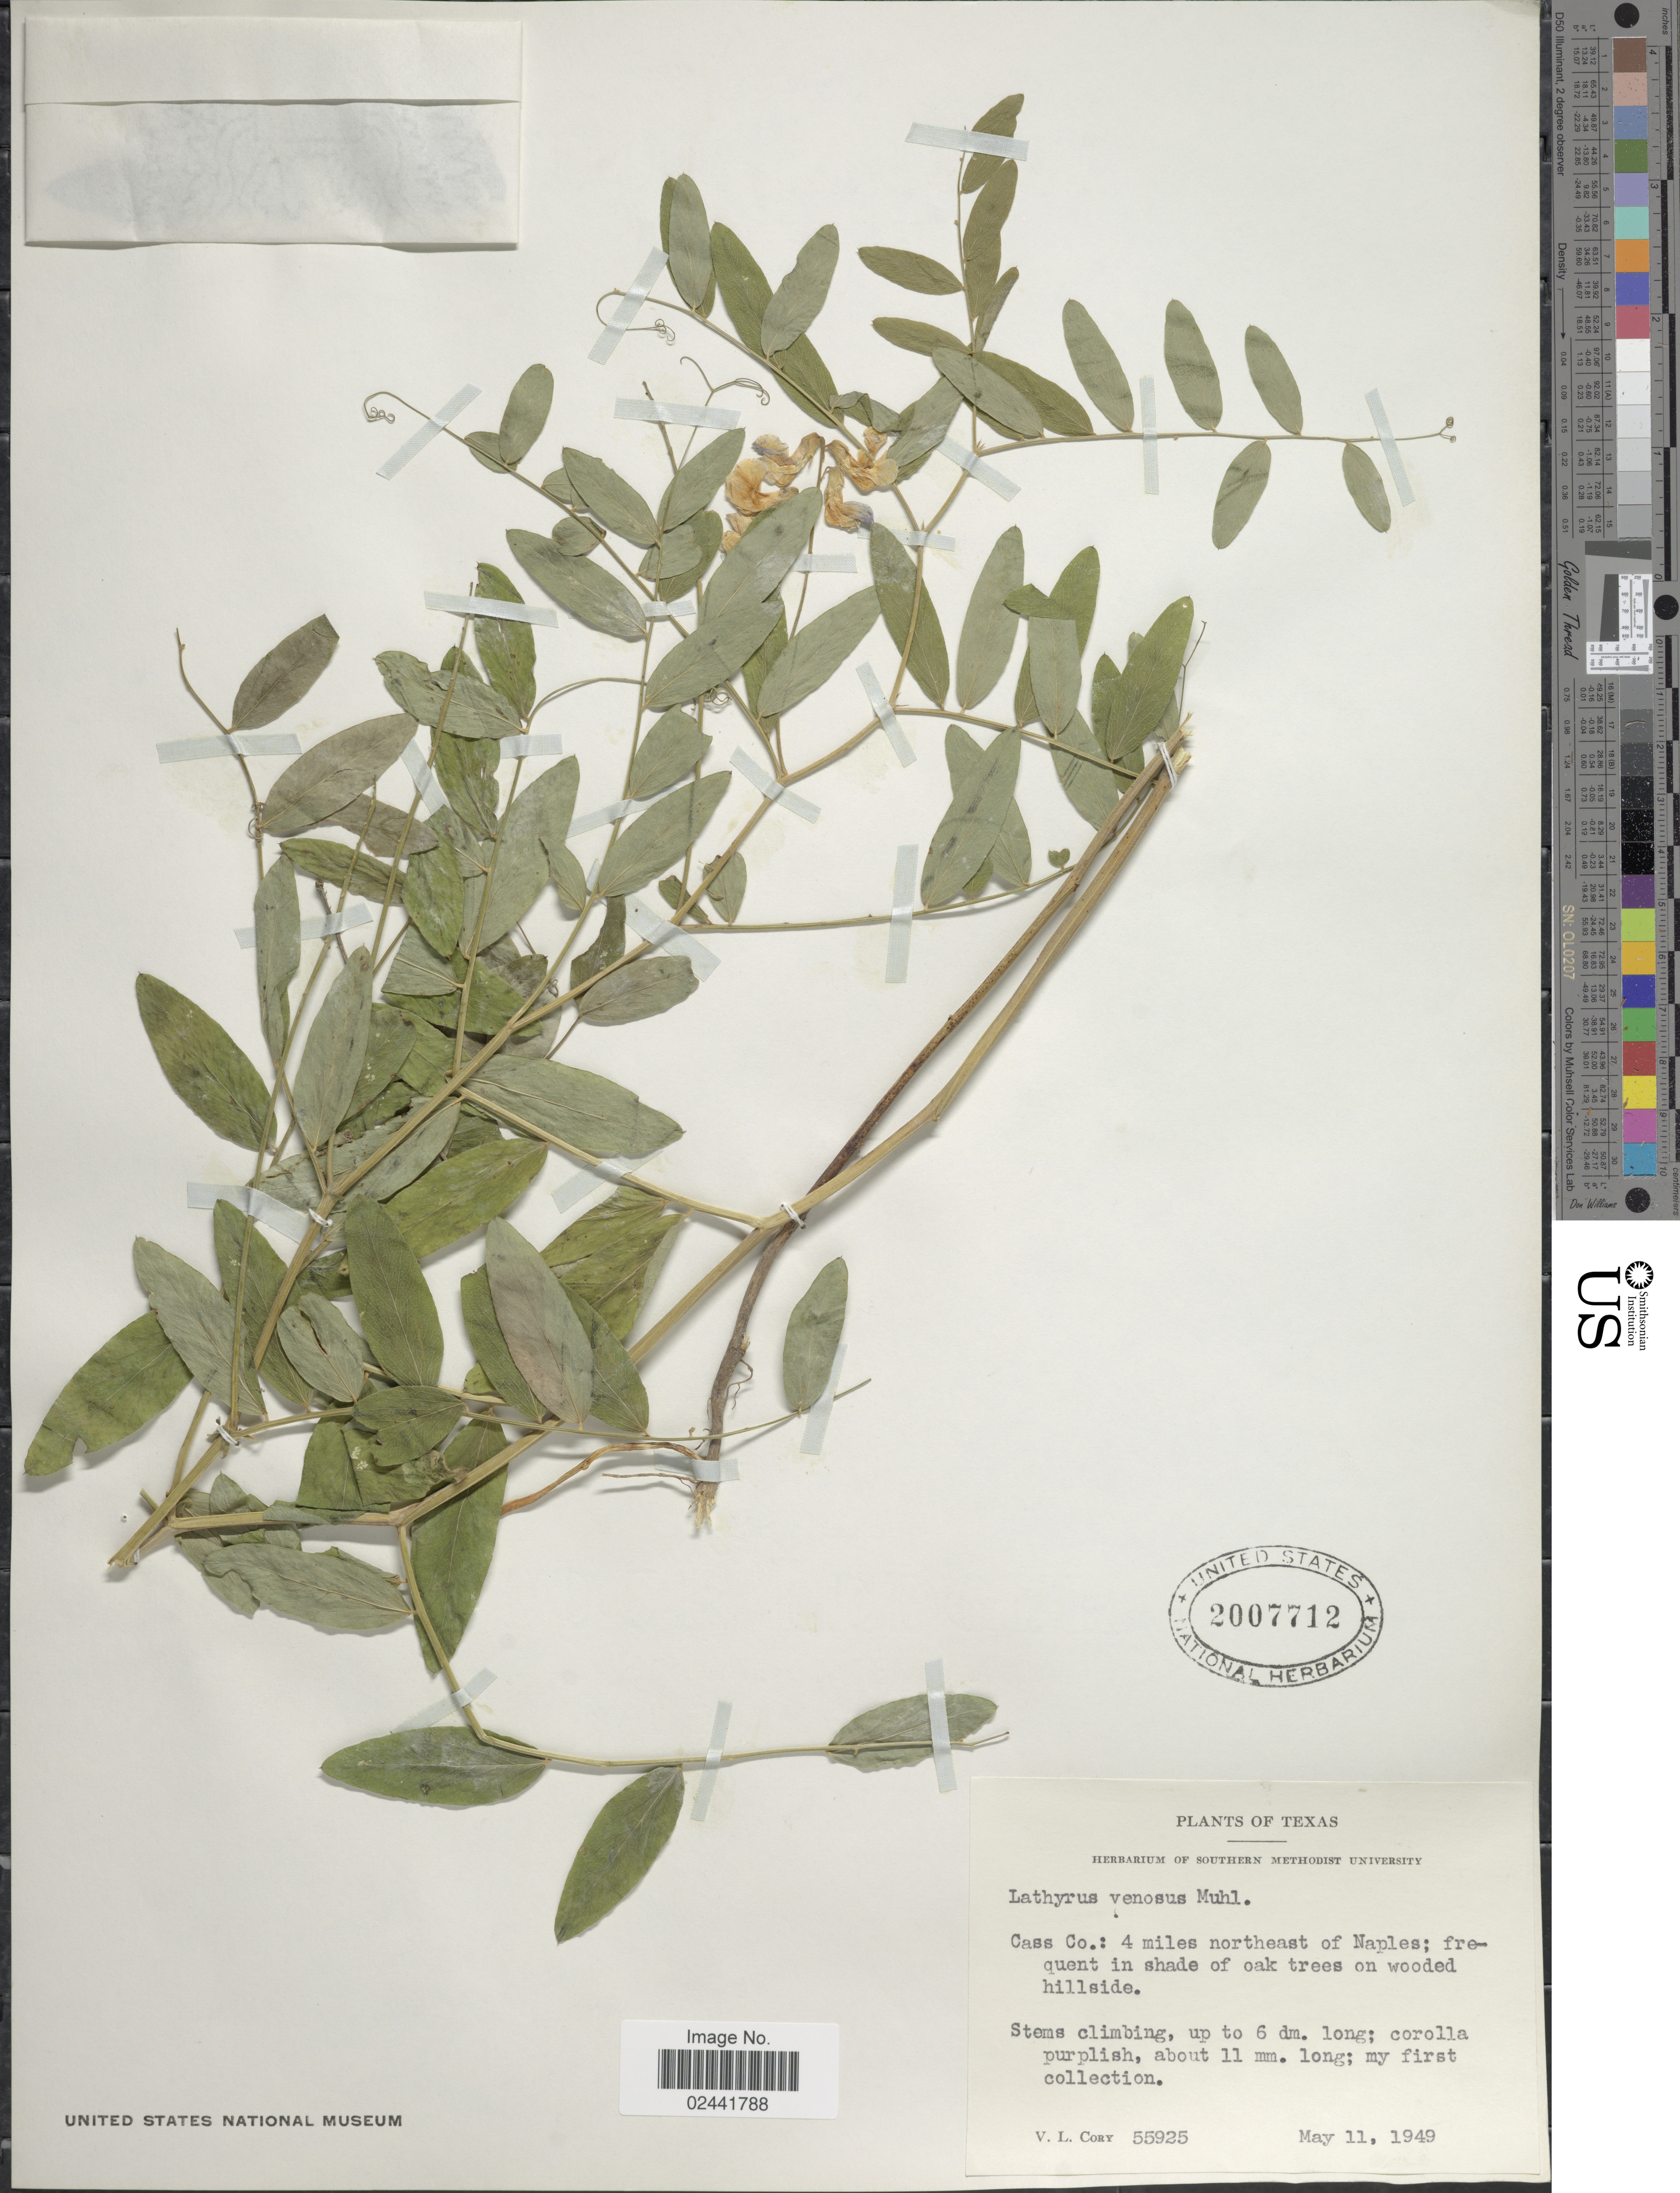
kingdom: Plantae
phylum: Tracheophyta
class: Magnoliopsida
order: Fabales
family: Fabaceae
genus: Lathyrus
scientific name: Lathyrus venosus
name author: Muhl. ex Willd.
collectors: V. Cory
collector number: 55925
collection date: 1949-05-11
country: United States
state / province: Texas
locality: Cass Co.: 4 miles northeast of Naples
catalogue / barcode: US 2007712